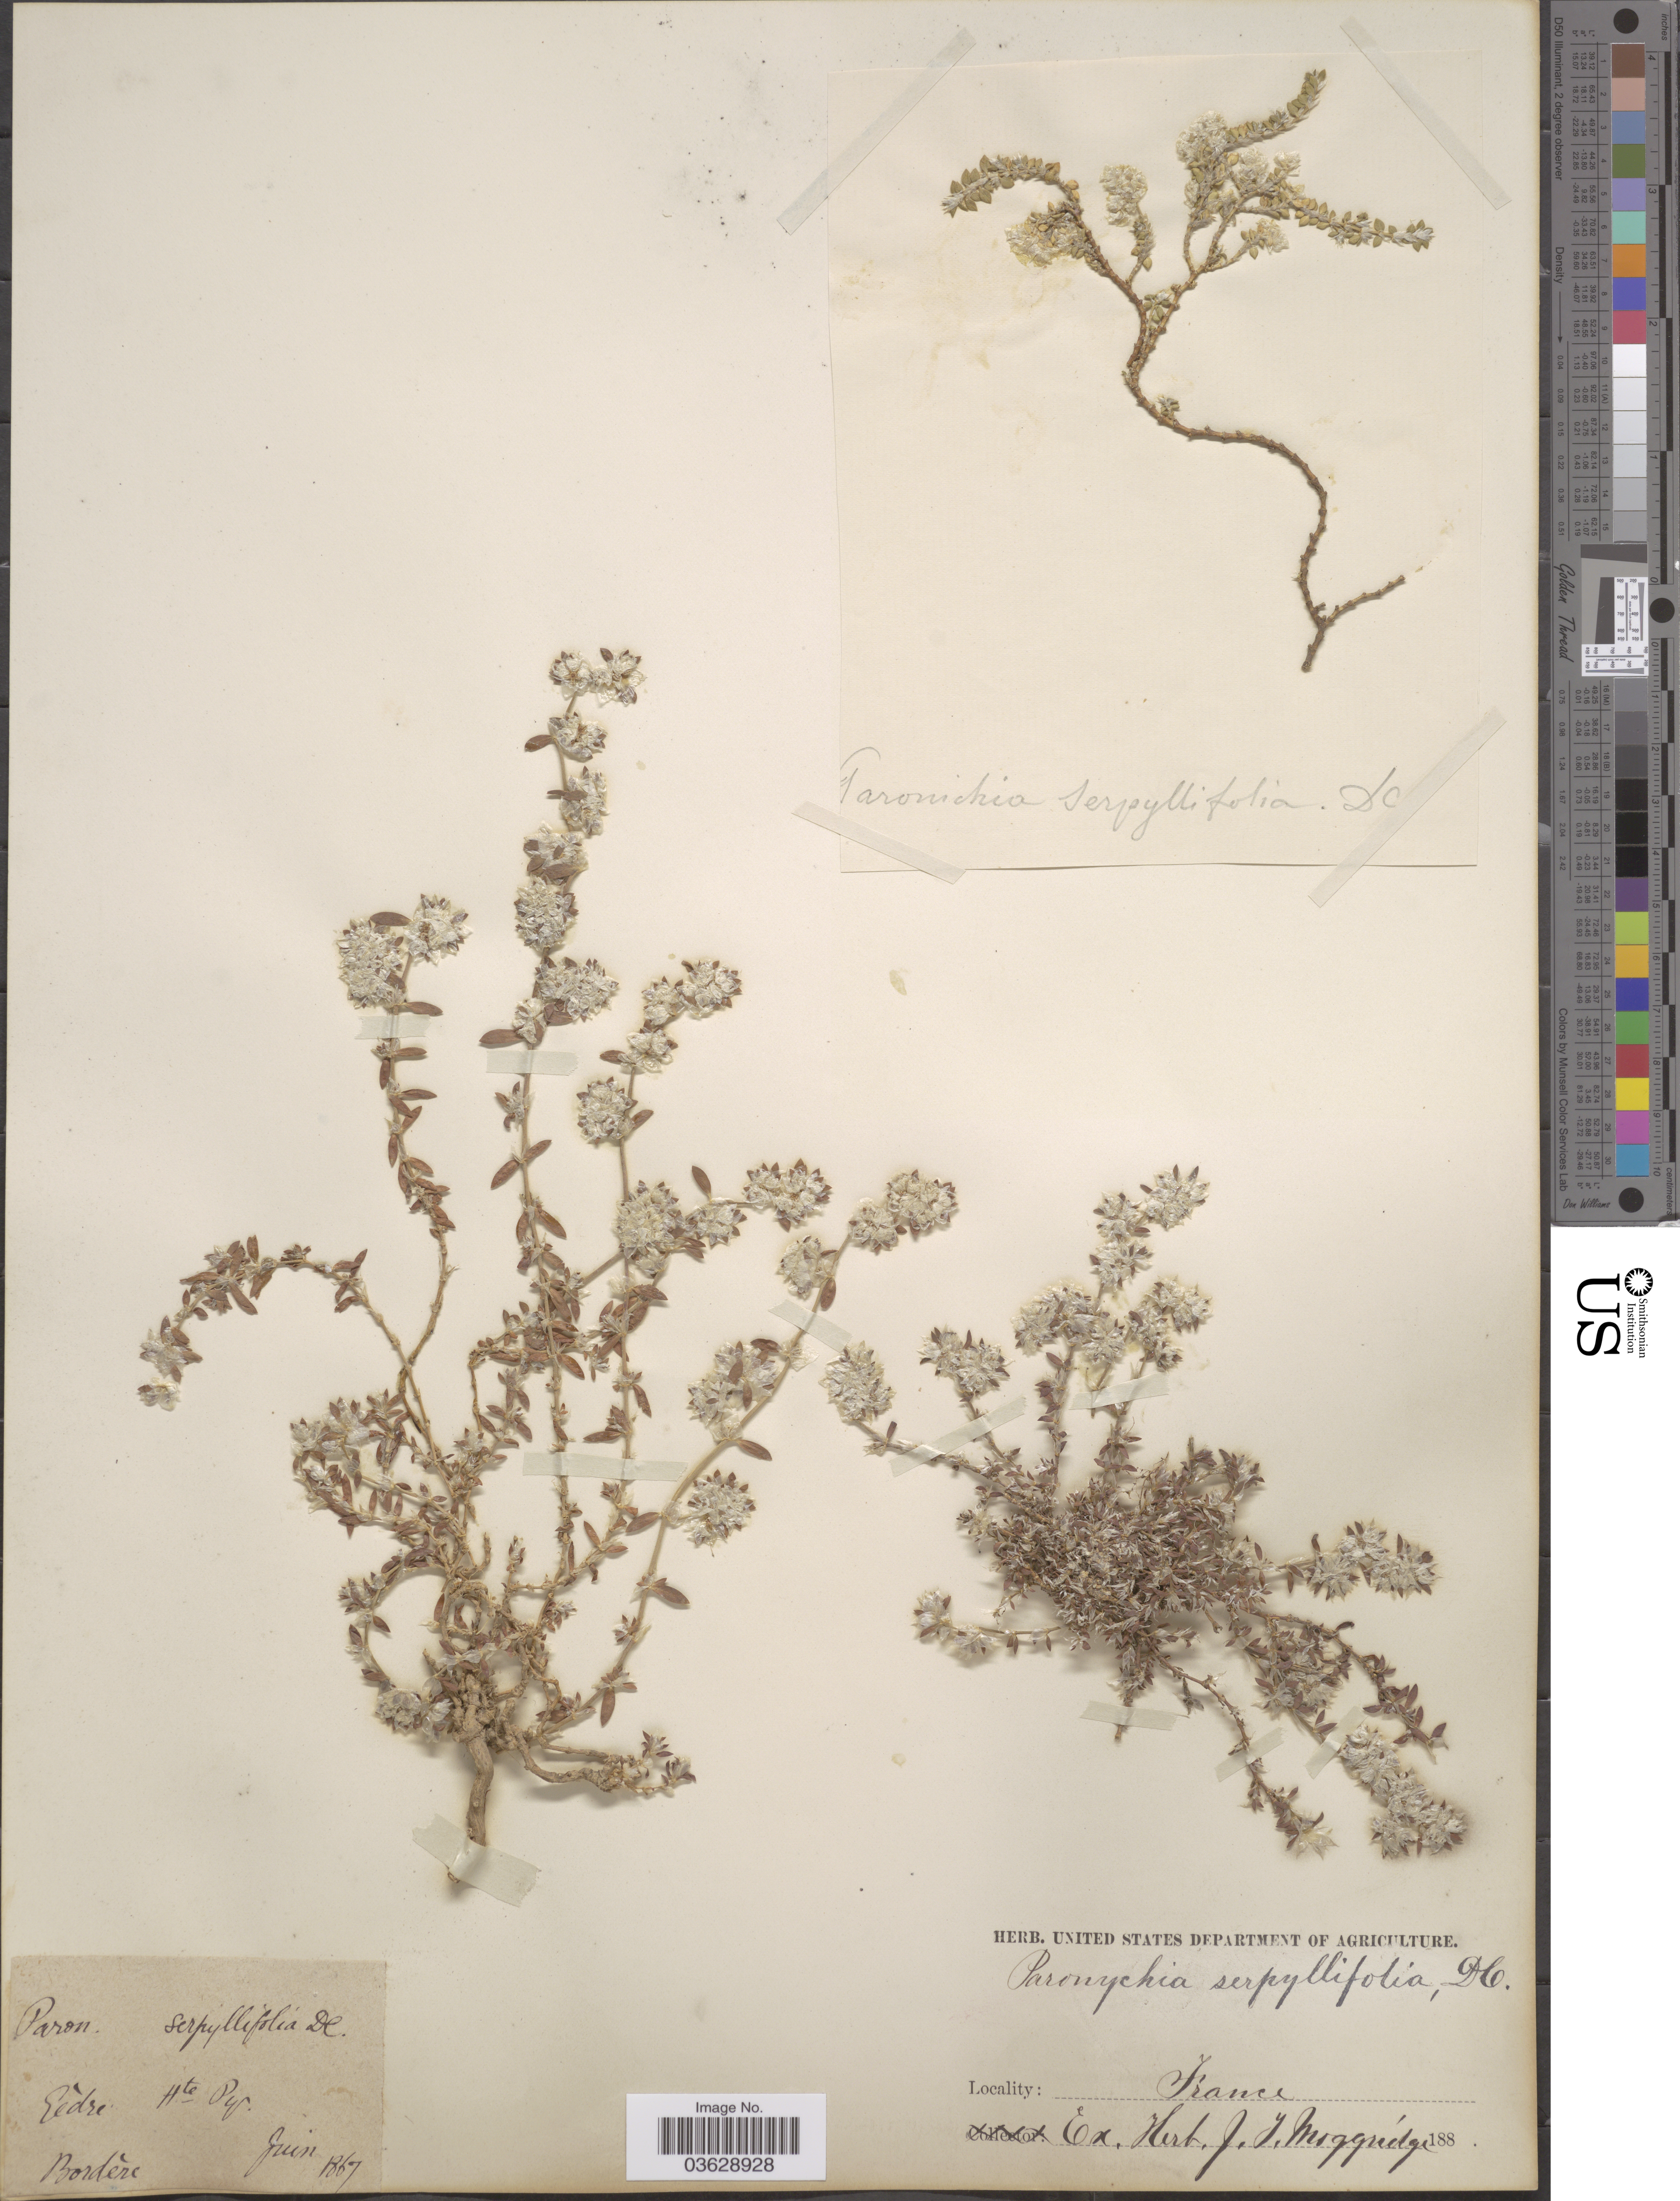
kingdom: Plantae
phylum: Tracheophyta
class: Magnoliopsida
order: Caryophyllales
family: Caryophyllaceae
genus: Paronychia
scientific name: Paronychia argentea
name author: Lam.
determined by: Strong, Mark T., (BOT), Smithsonian Institution - National Museum of Natural History (UNITED STATES)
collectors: -. Bordère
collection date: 1867-06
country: France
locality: Gèdre Hte Pyr.